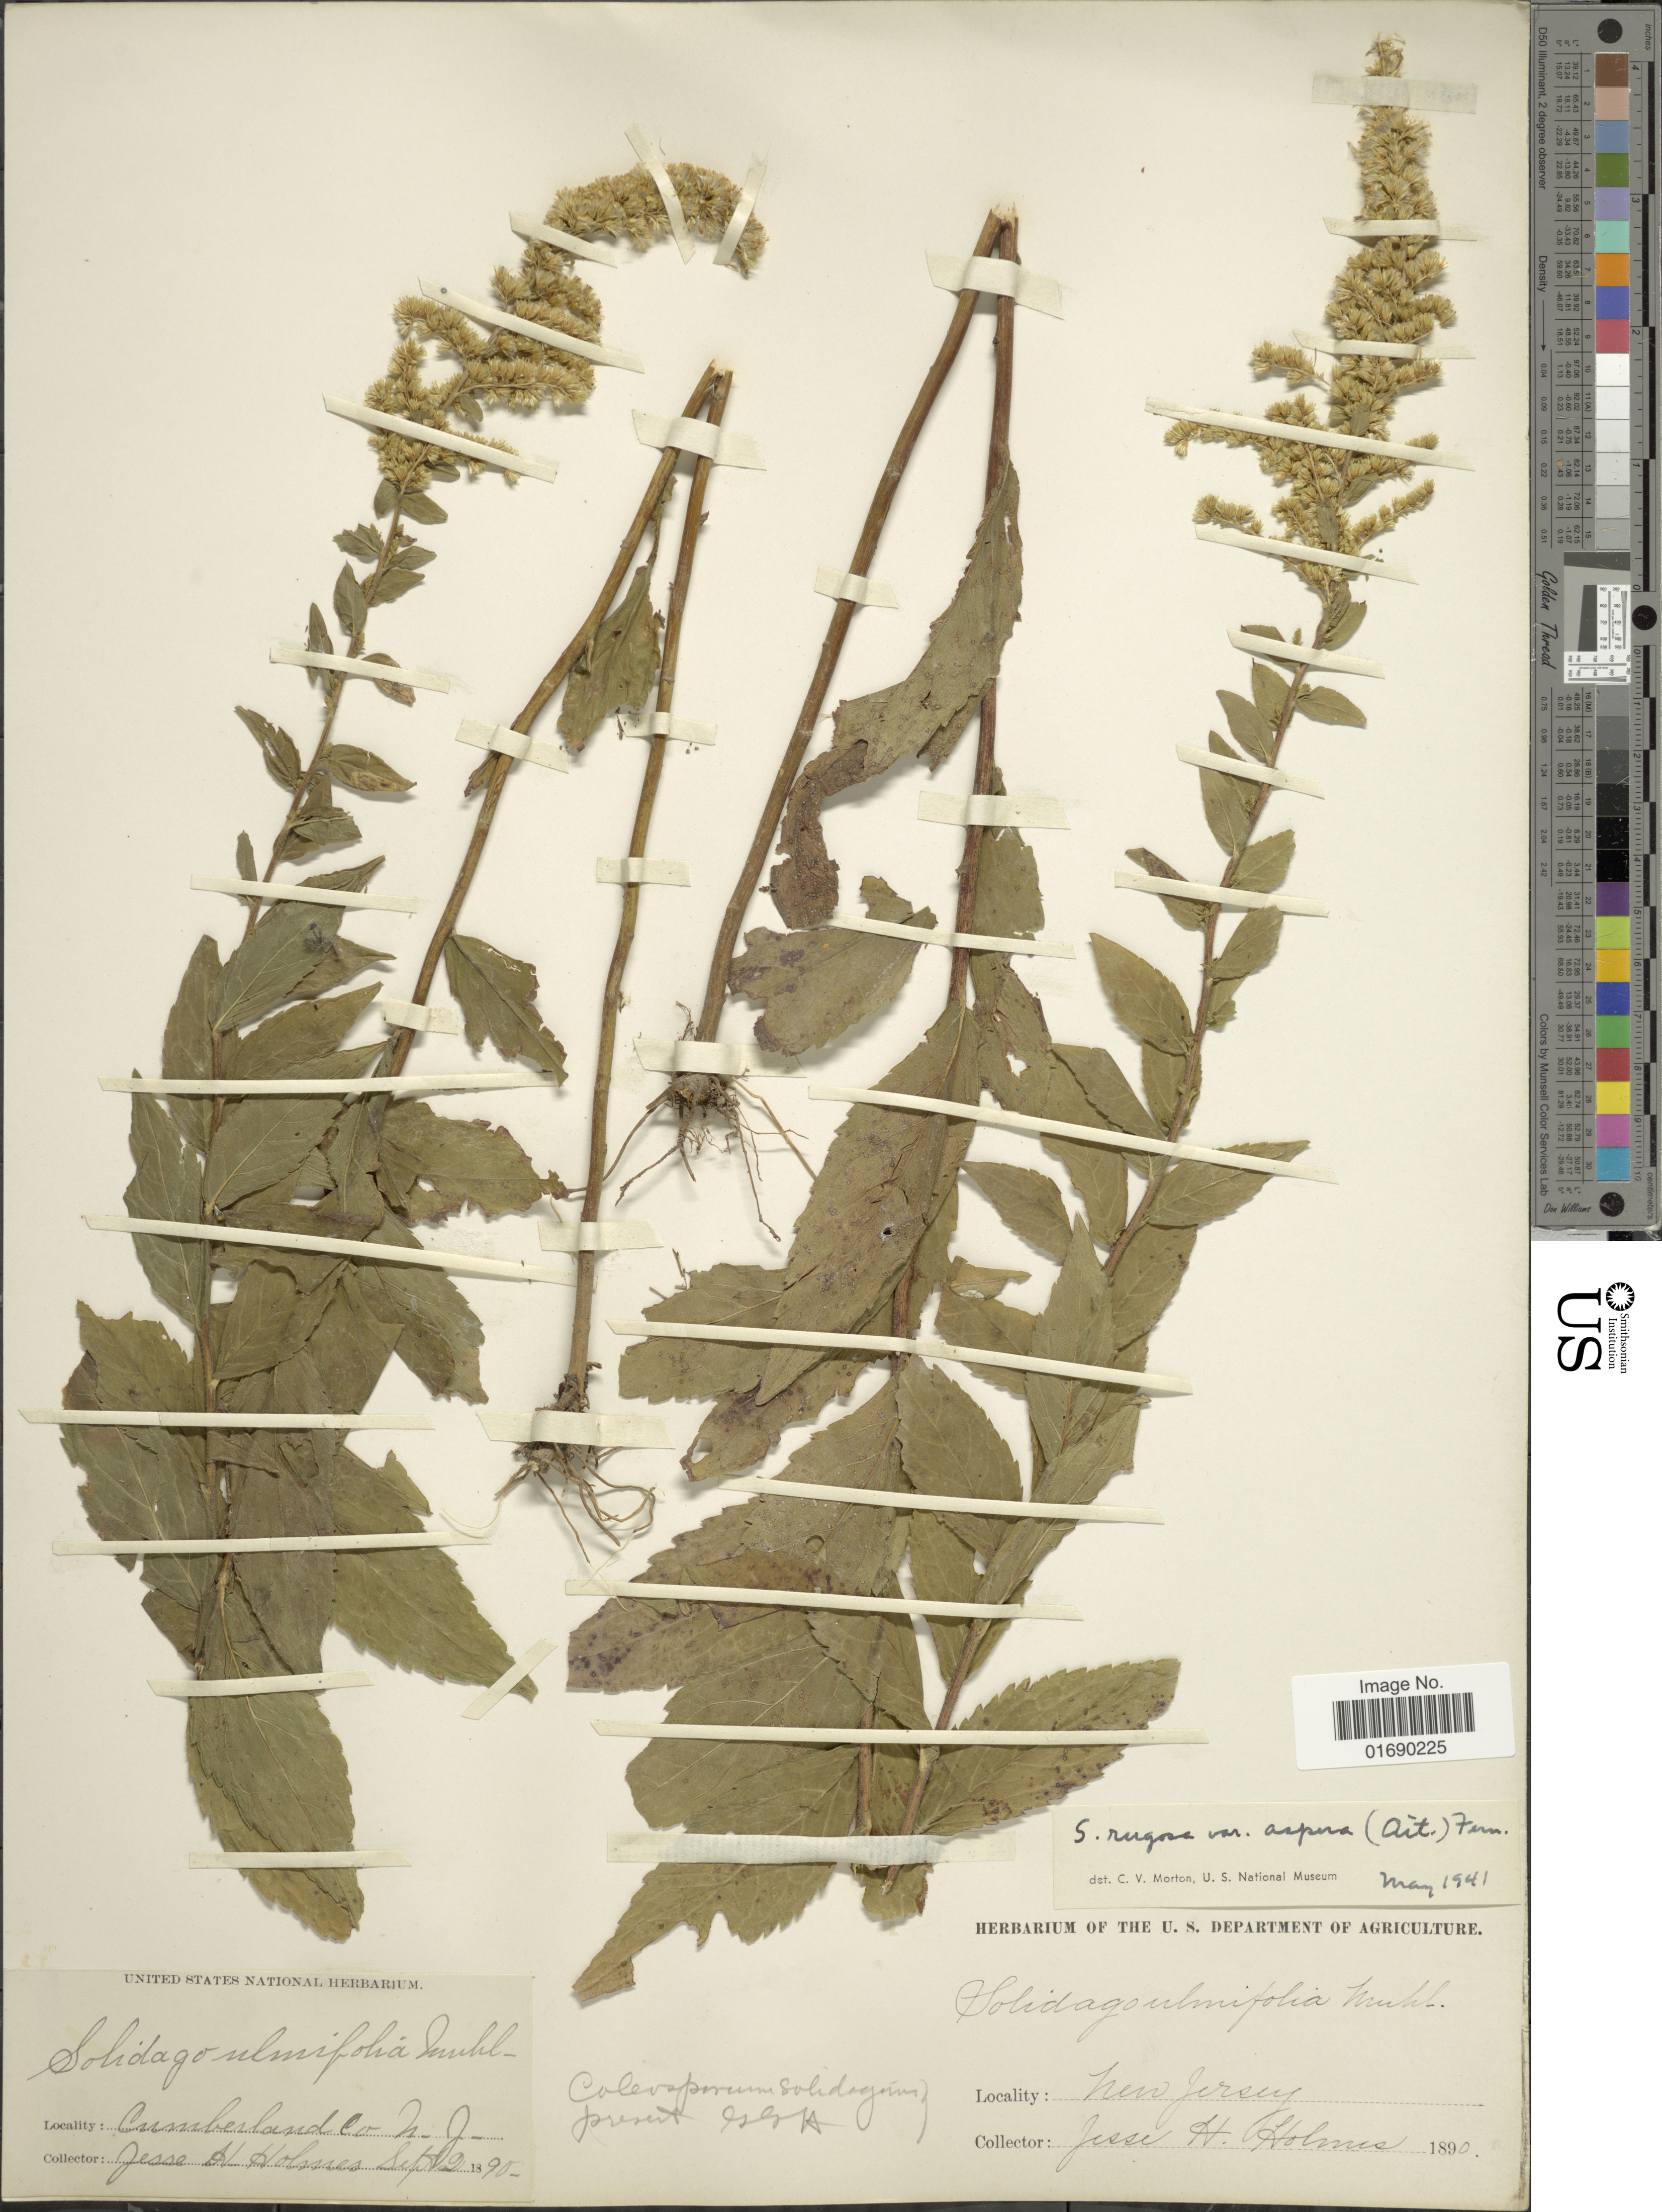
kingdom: Plantae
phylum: Tracheophyta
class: Magnoliopsida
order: Asterales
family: Asteraceae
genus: Solidago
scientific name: Solidago rugosa var. aspera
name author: (Aiton) Cronq.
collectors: J. Holmes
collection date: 1890-09-02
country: United States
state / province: New Jersey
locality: Cumberland Co